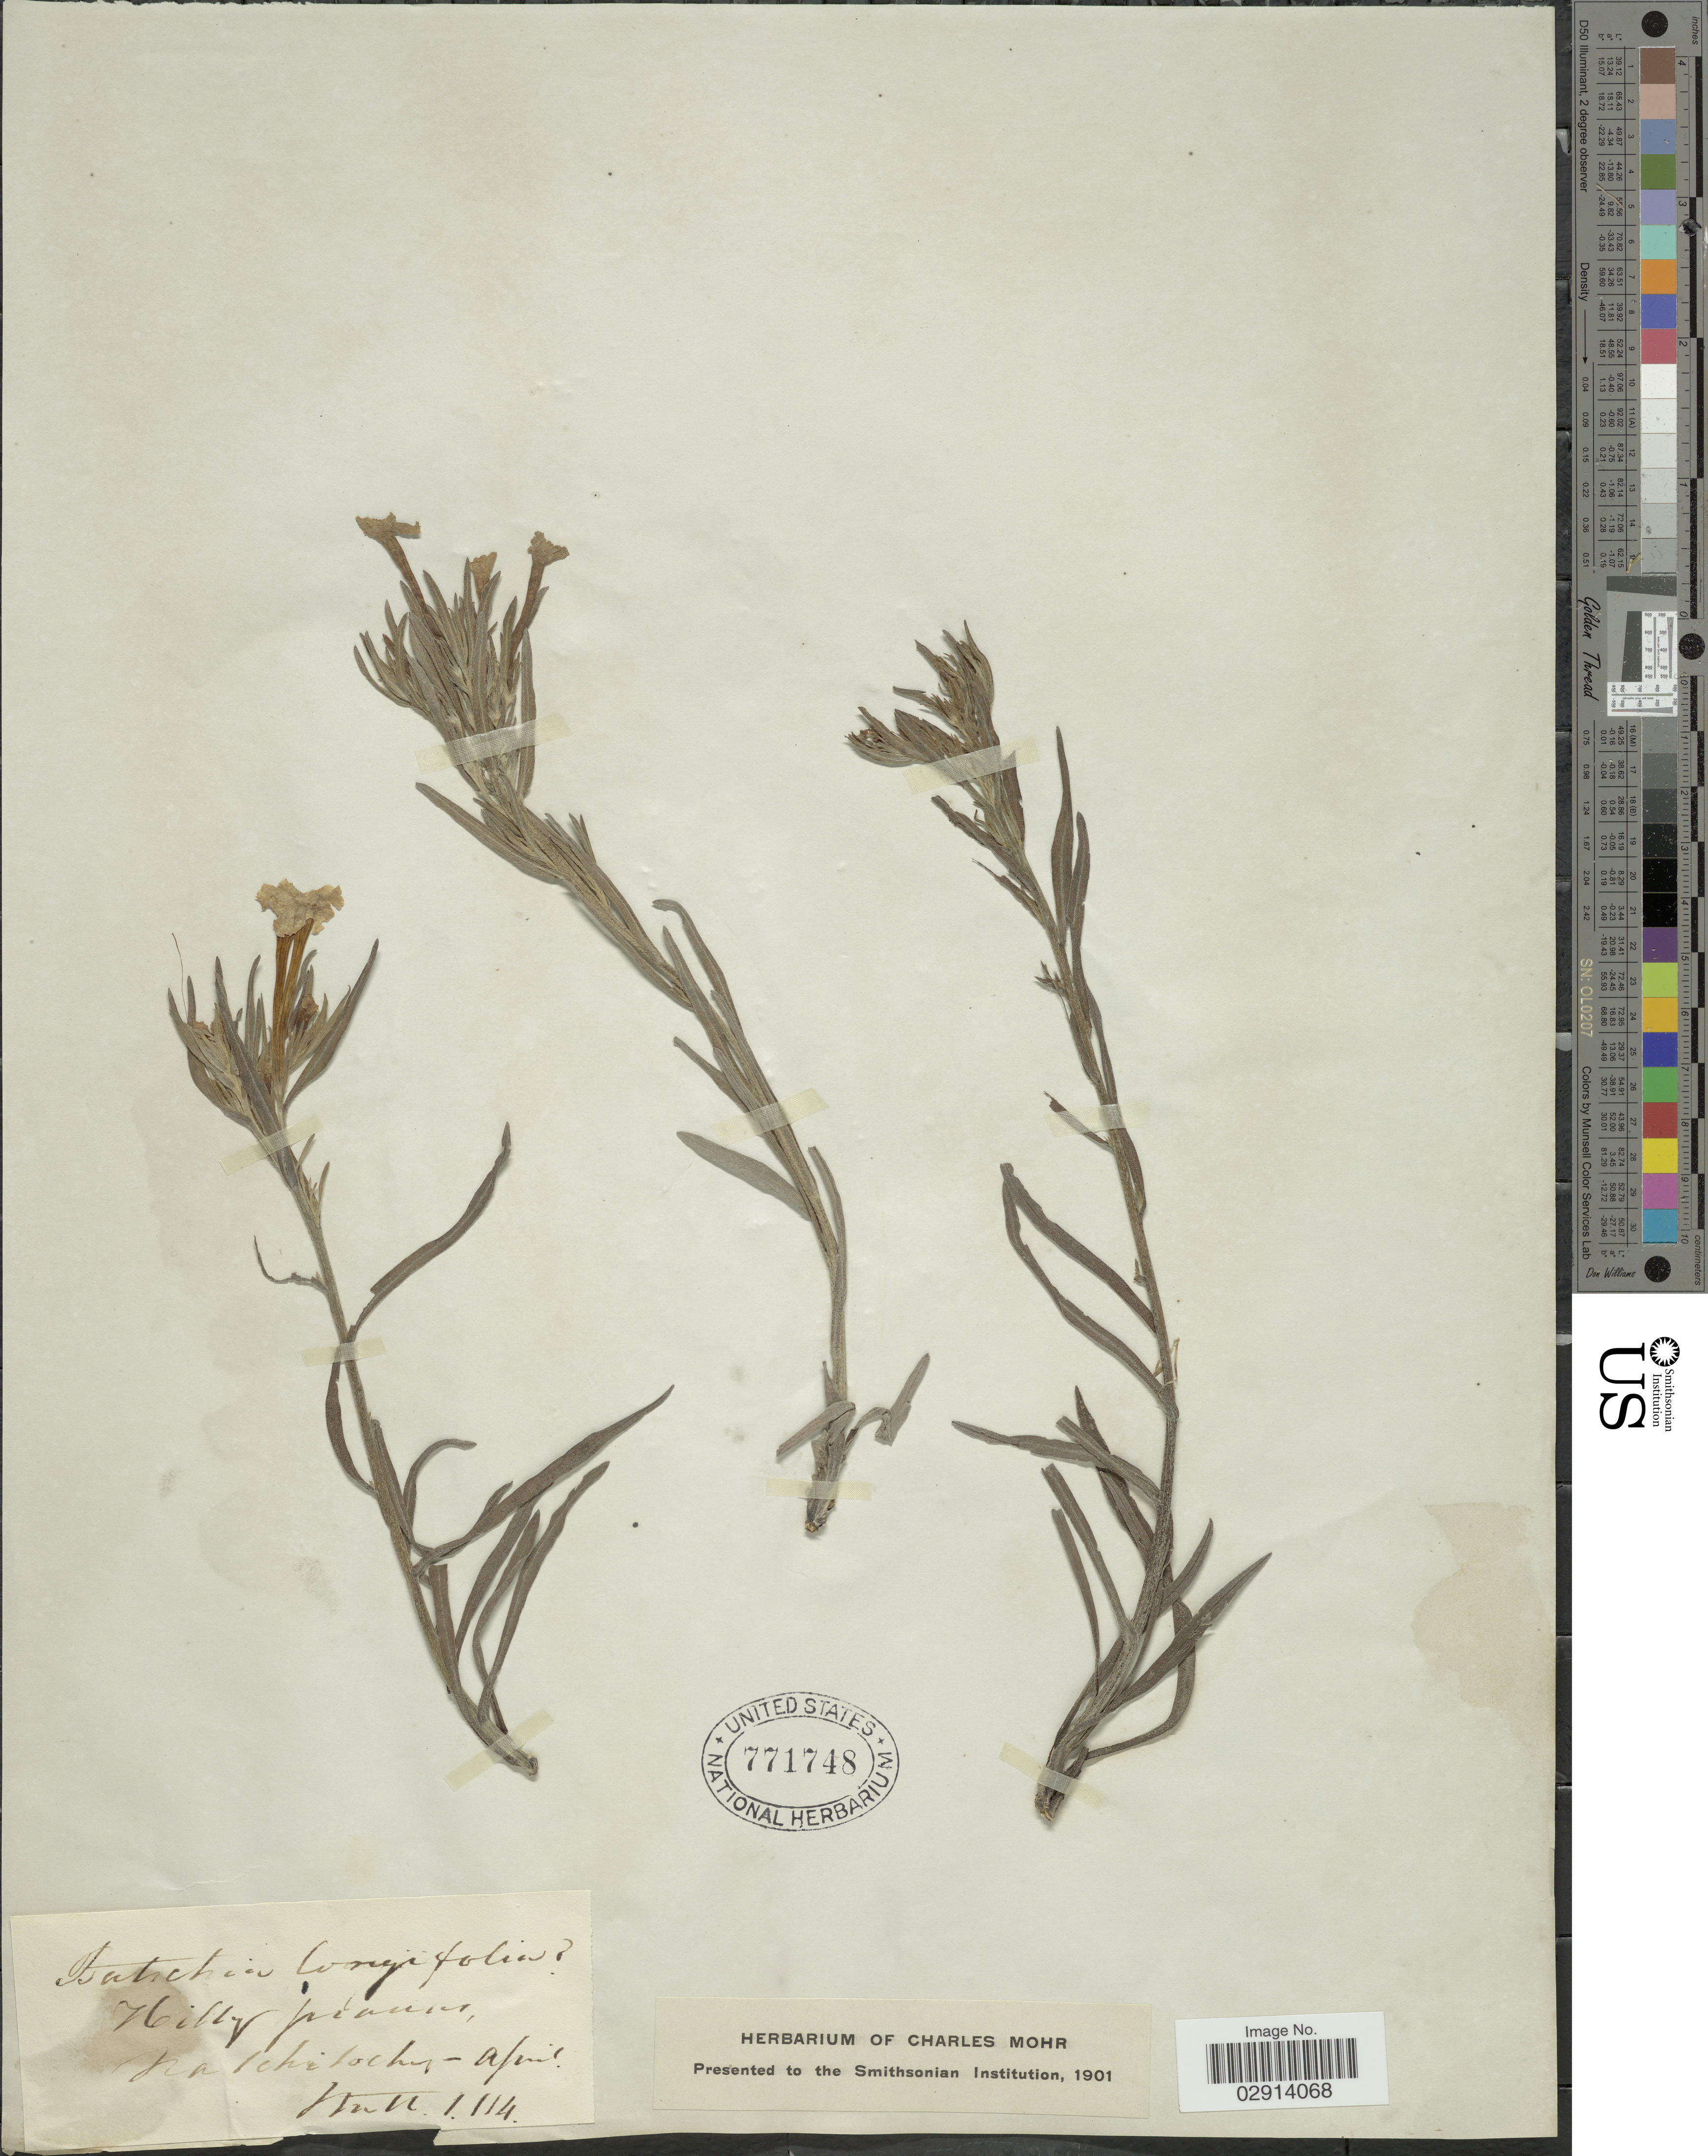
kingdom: Plantae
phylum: Tracheophyta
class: Magnoliopsida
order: Boraginales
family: Boraginaceae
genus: Lithospermum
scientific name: Lithospermum incisum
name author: Lehm.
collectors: J. Ball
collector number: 1114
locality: Hilly plains, [illegible text].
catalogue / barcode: US 771748